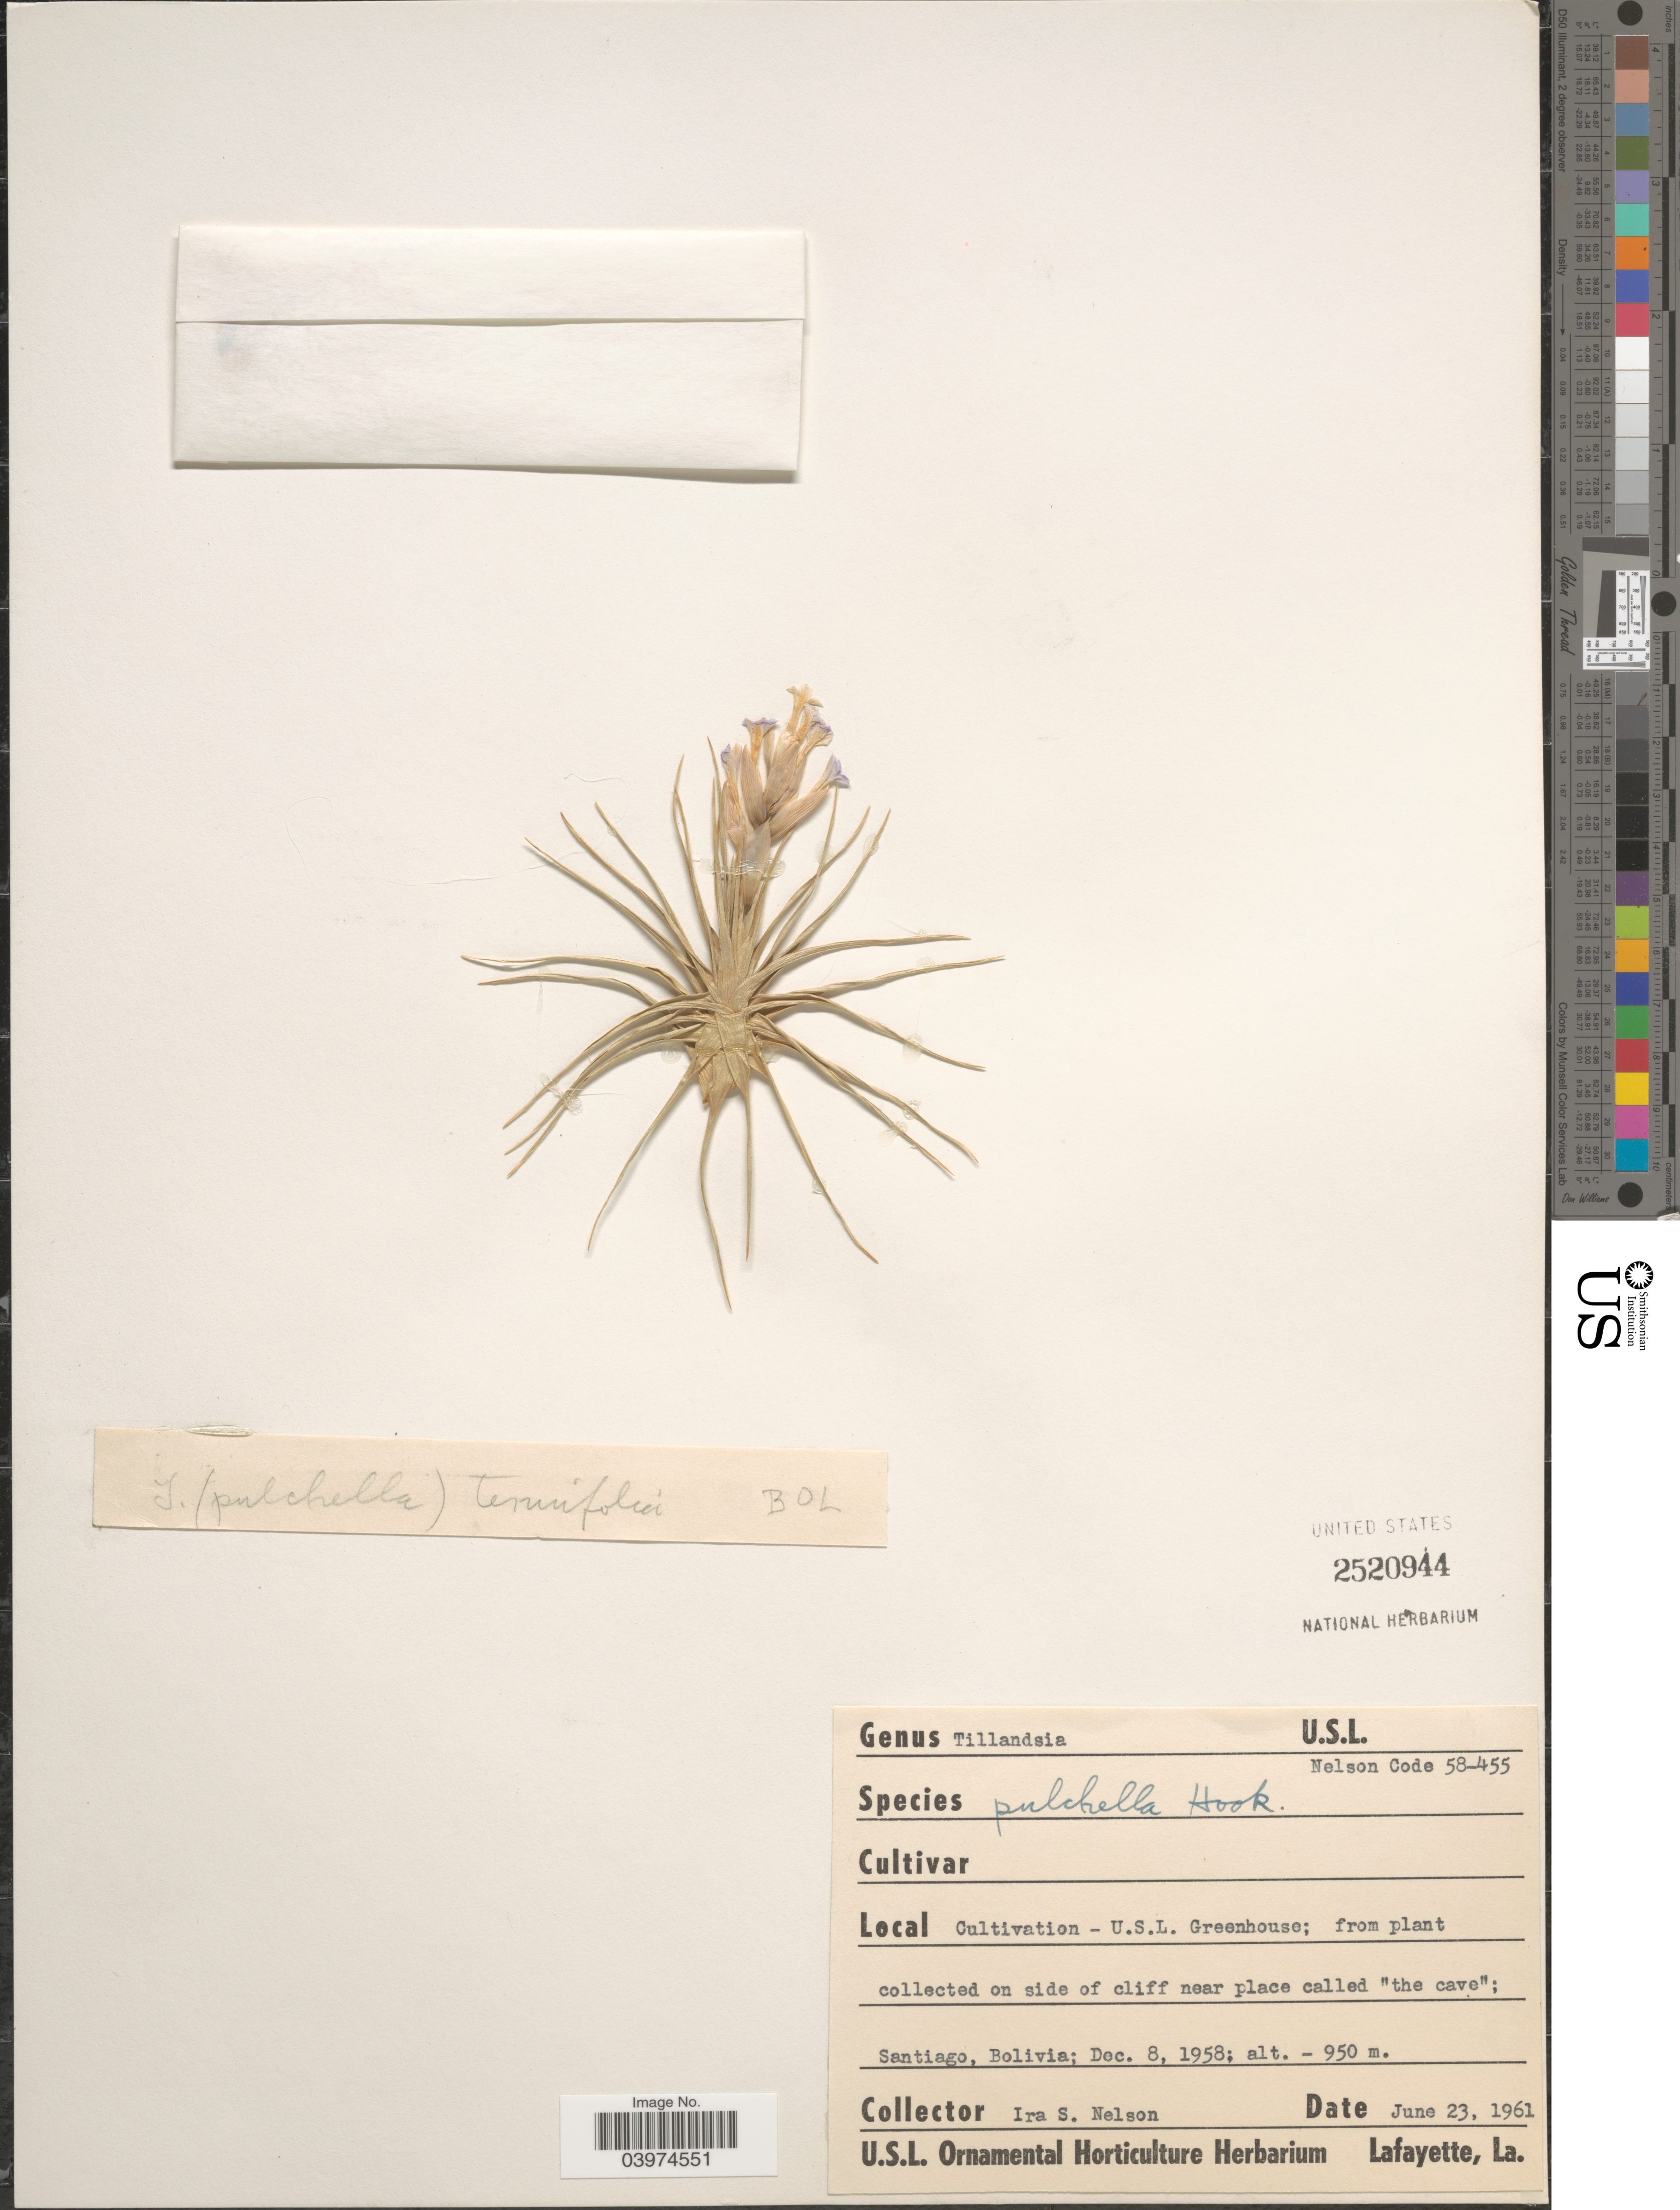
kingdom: Plantae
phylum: Tracheophyta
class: Liliopsida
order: Poales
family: Bromeliaceae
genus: Tillandsia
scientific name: Tillandsia tenuifolia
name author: L.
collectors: I. S. Nelson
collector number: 58-455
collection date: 1961-06-23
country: Bolivia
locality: Cultivation - U.S.L. Greenhouse.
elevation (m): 950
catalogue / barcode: US 2520944